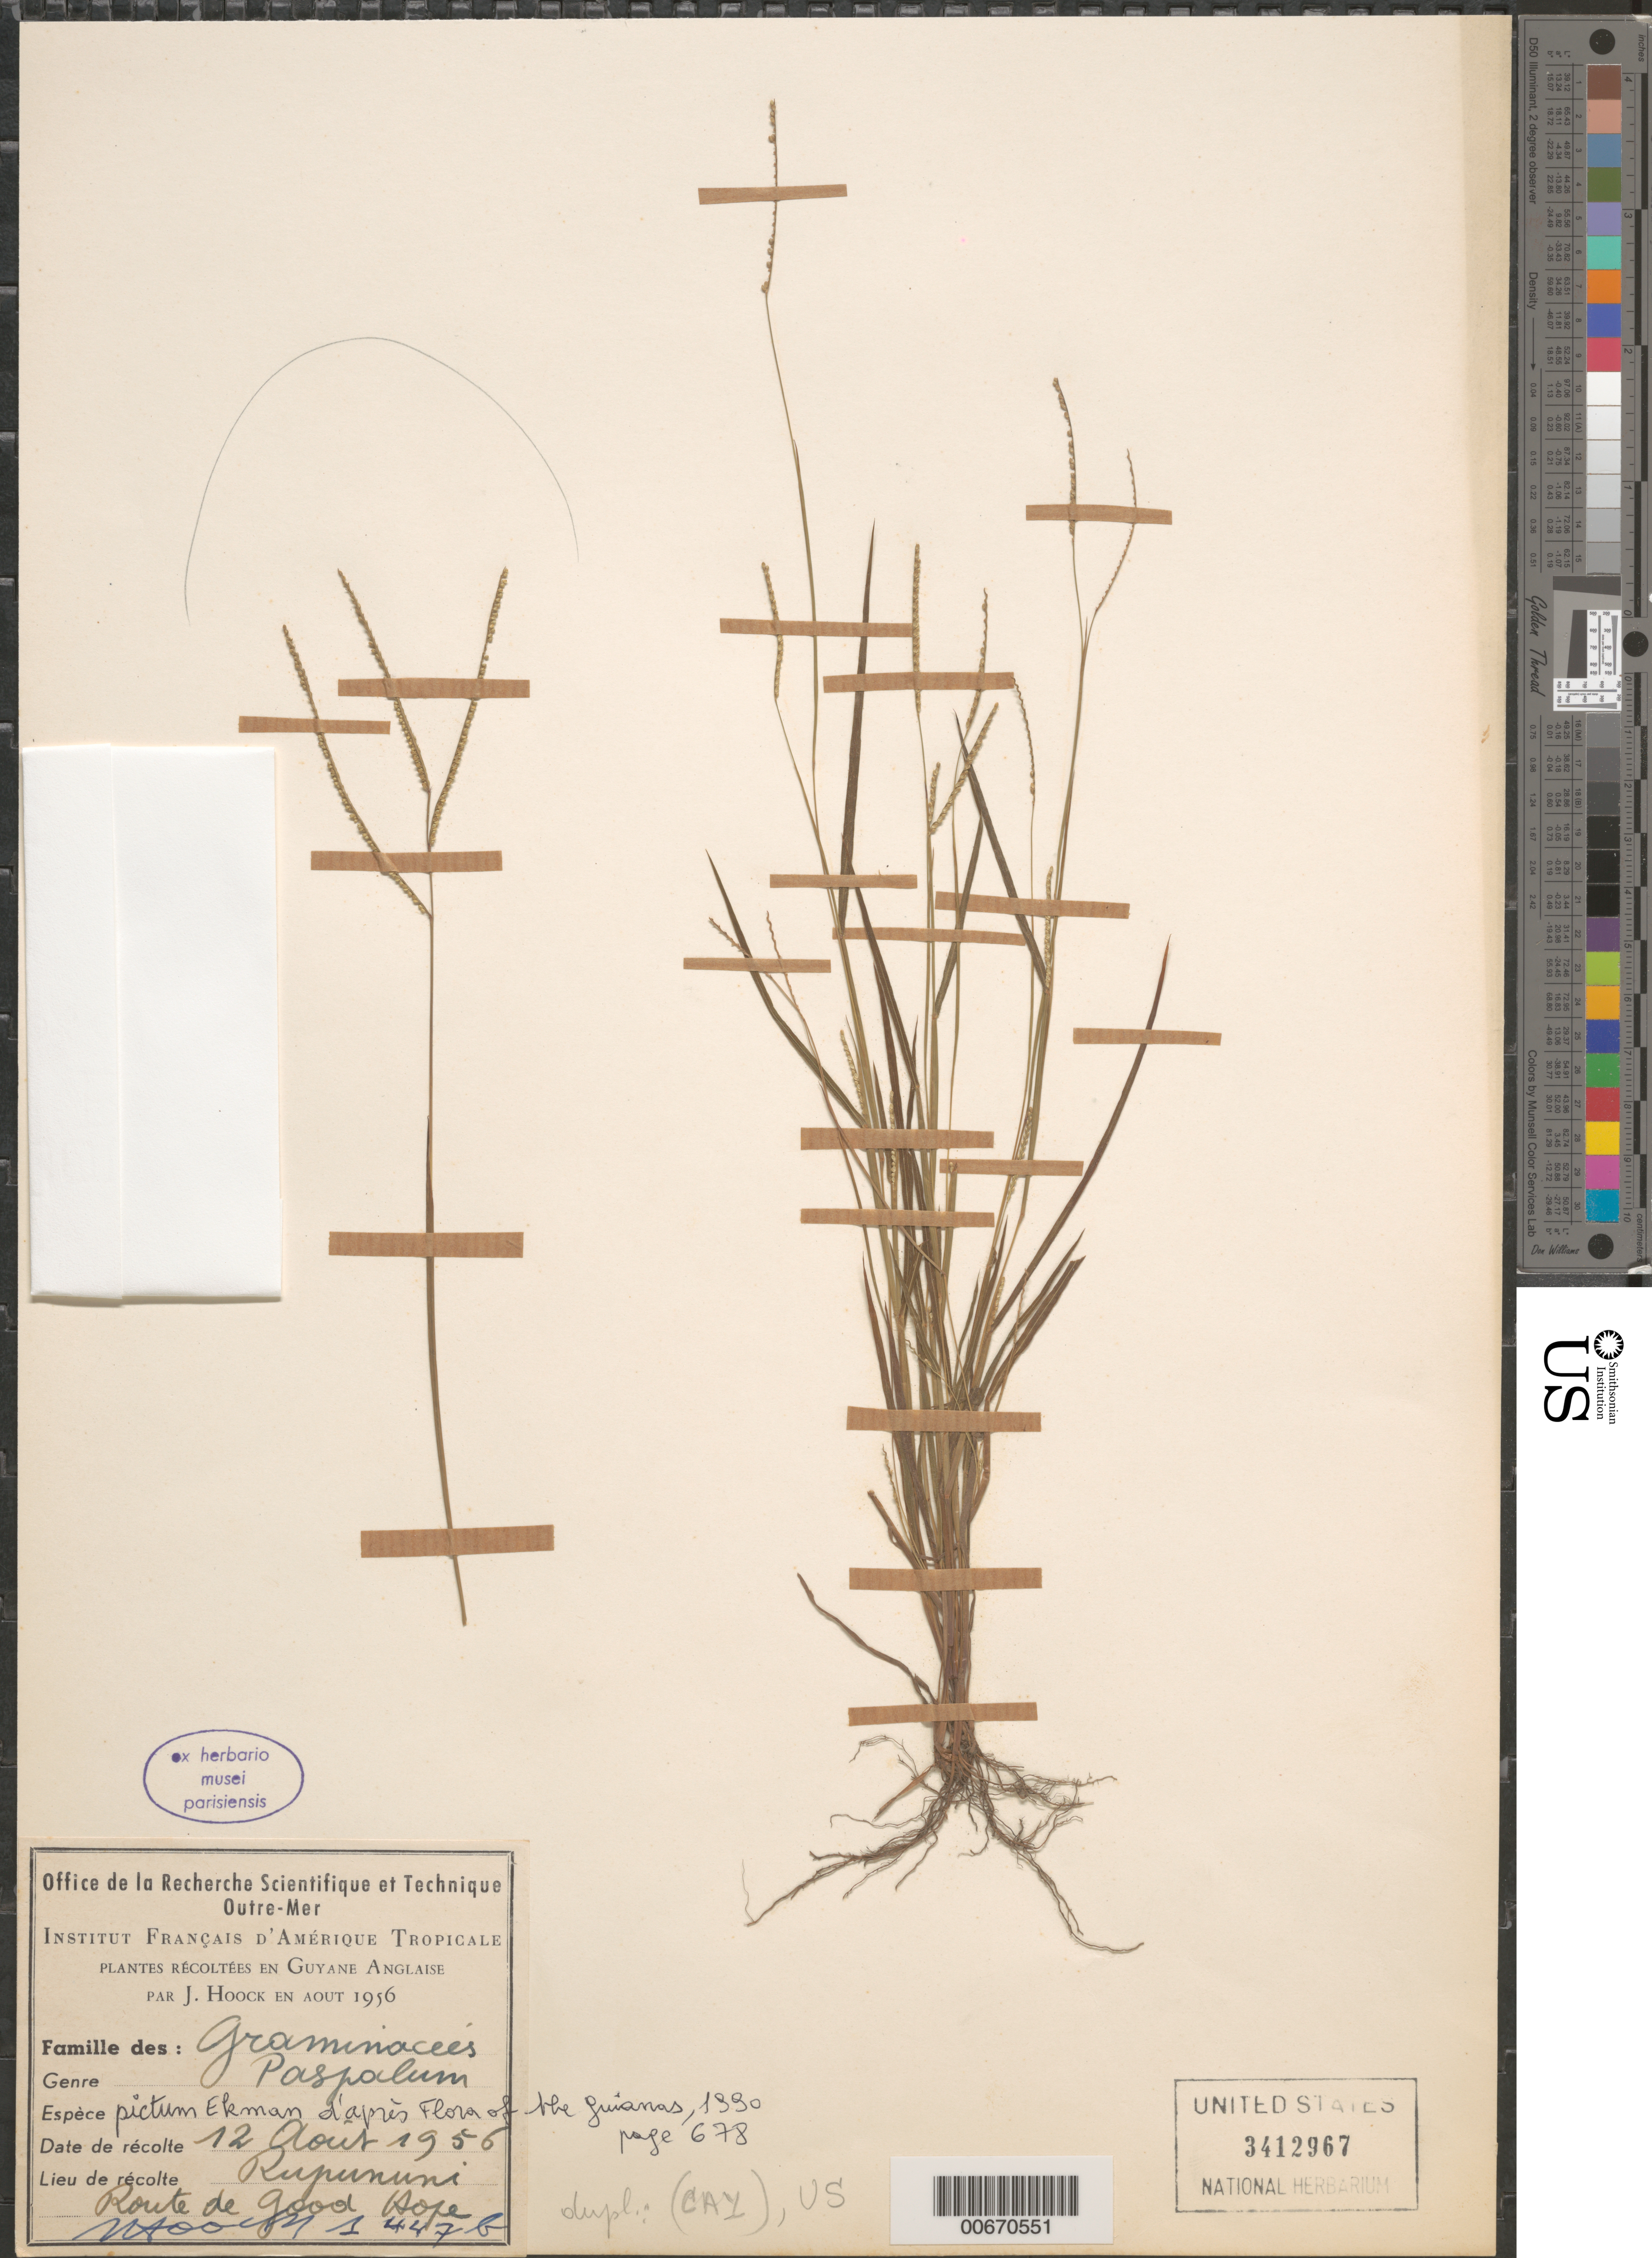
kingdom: Plantae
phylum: Tracheophyta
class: Liliopsida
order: Poales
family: Poaceae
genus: Paspalum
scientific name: Paspalum pictum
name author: Ekman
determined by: Judziewicz, E. J.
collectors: J. Hoock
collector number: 1447 b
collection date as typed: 12-Aug-56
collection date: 1956-08-12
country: Guyana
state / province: U. Takutu-U. Essequibo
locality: Rupununi, Route de Good Hope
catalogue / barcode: US 3412967